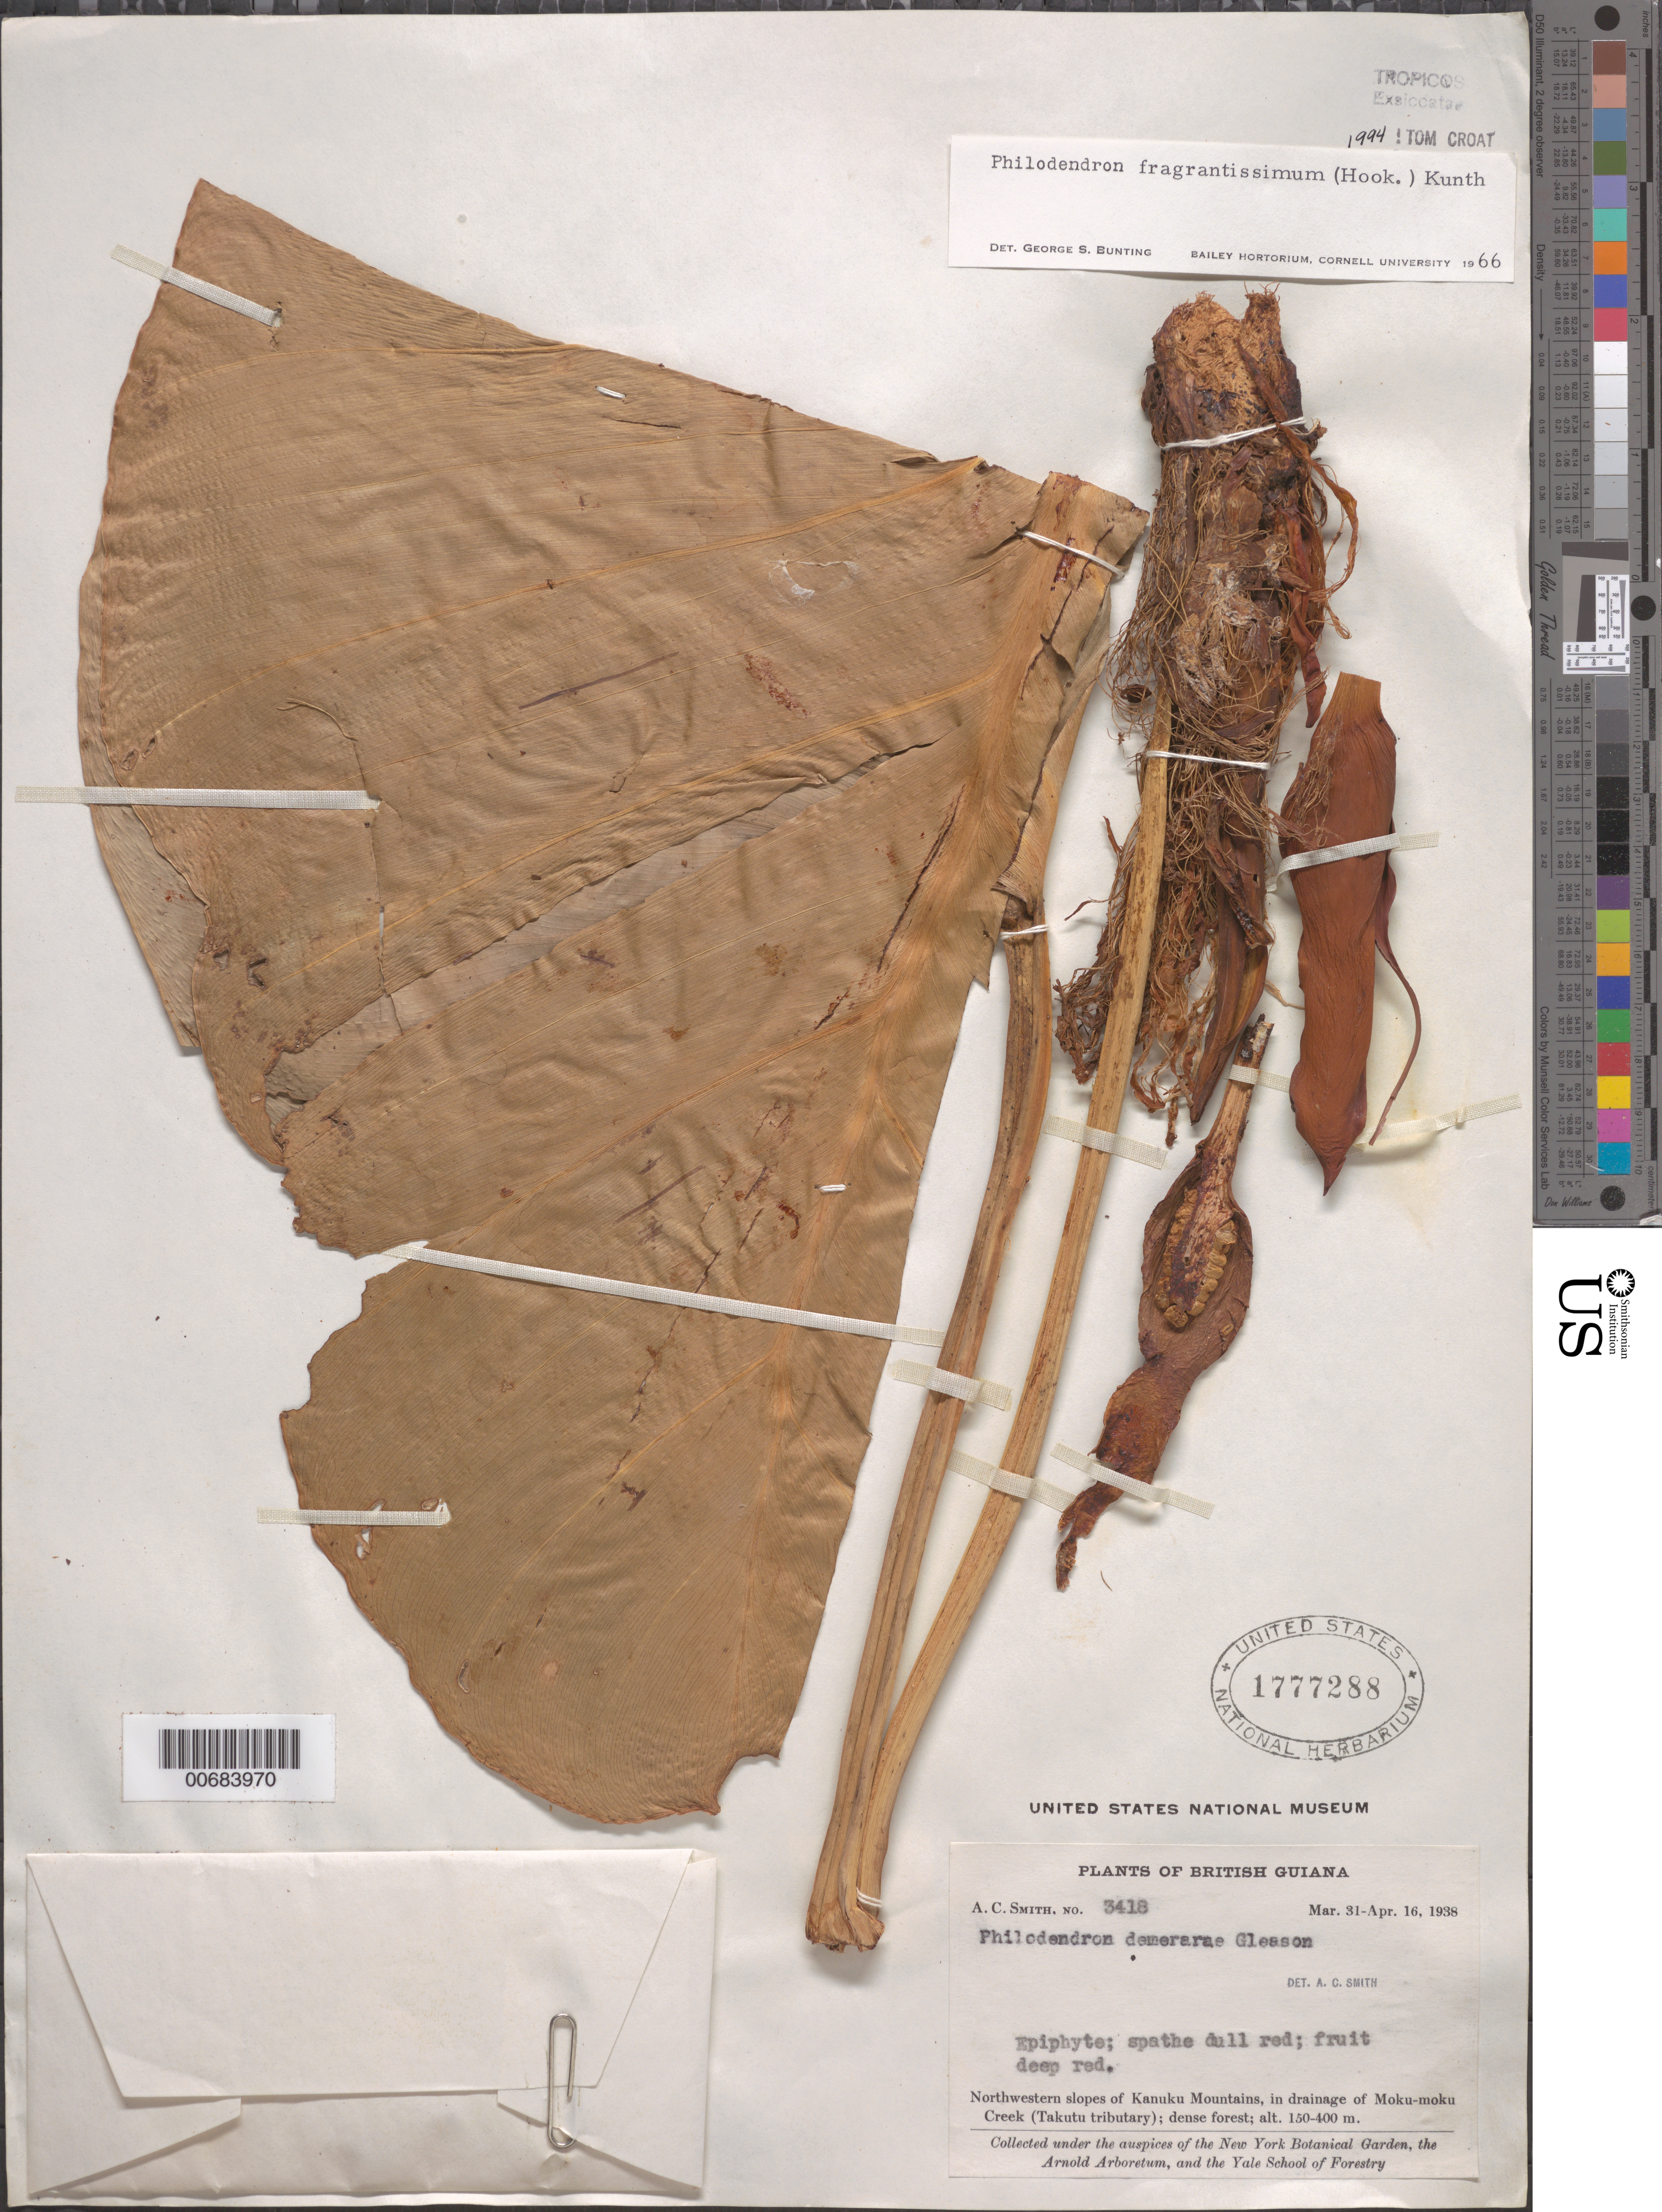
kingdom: Plantae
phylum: Tracheophyta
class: Liliopsida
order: Alismatales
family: Araceae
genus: Philodendron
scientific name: Philodendron fragrantissimum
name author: (G. Don) Kunth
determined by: Bunting, G. S.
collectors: A. C. Smith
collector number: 3418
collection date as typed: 31-Mar-38 to 16-Apr-38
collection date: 1938-03-31/1938-04-16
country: Guyana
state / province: U. Takutu-U. Essequibo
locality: Kanuku Mts., NW slopes, in drainage of Moku-moku Creek (Takutu tributary)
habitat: Dense forest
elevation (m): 150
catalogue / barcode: US 1777288